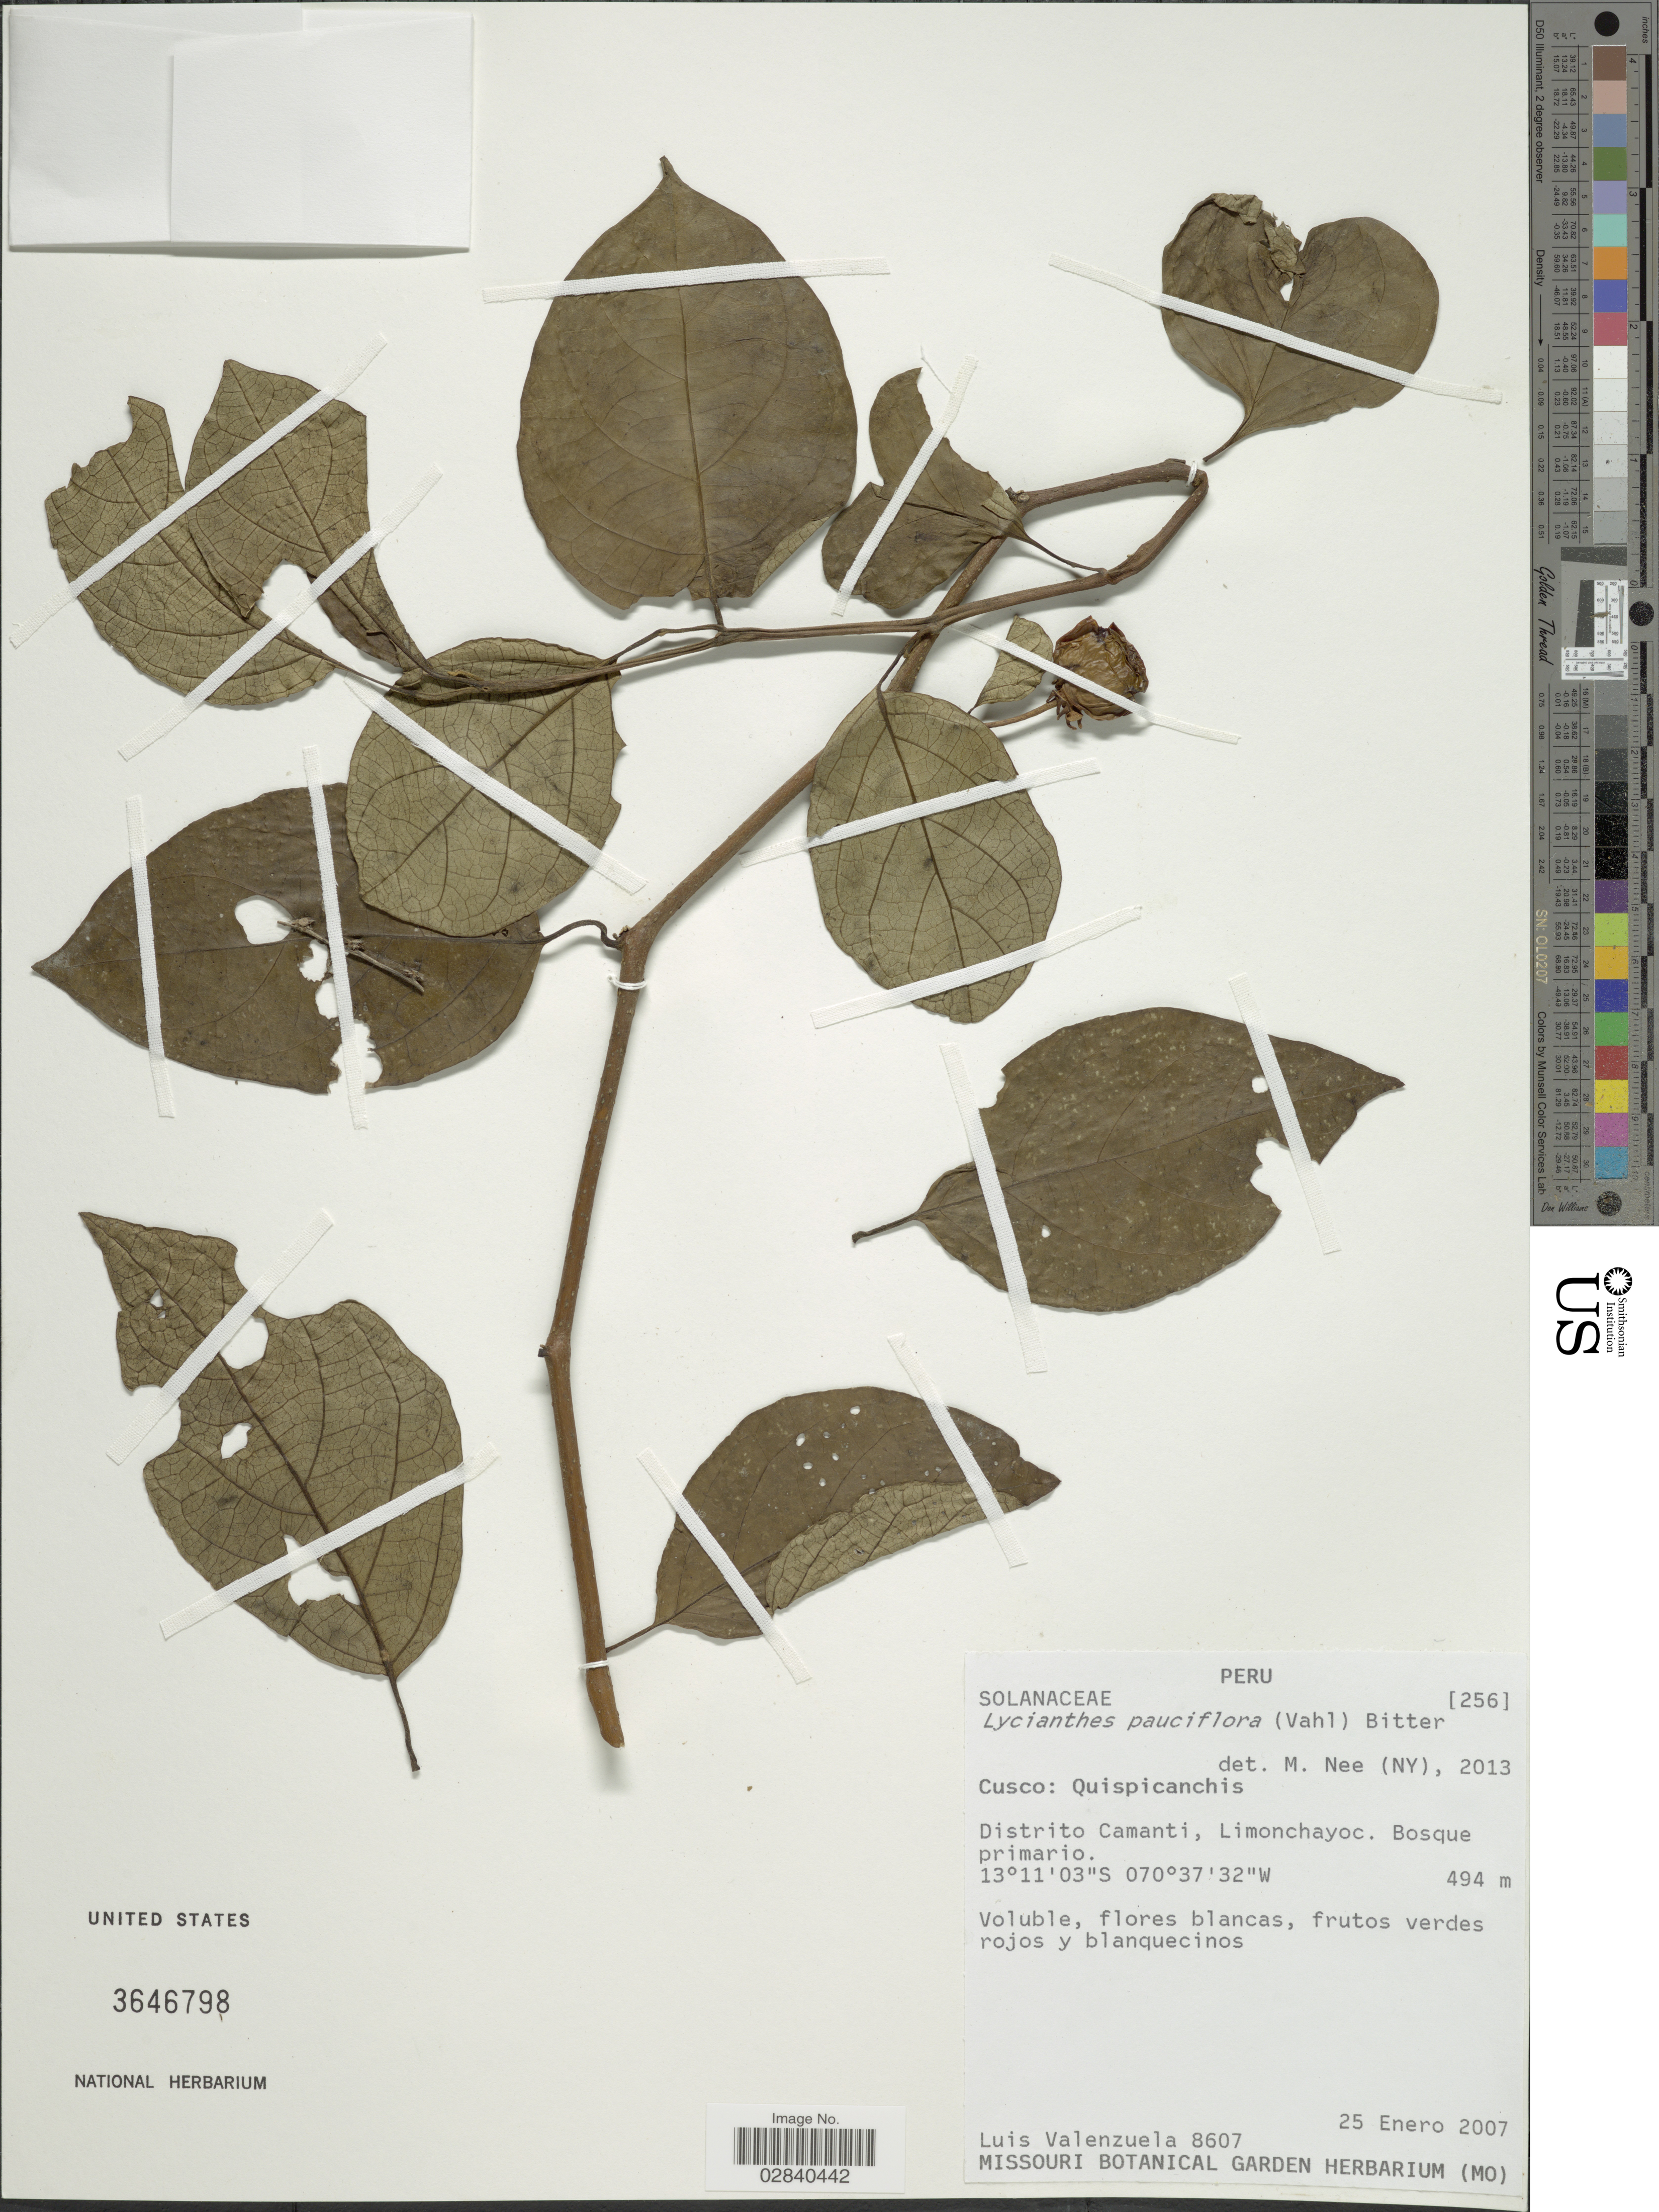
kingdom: Plantae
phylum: Tracheophyta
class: Magnoliopsida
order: Solanales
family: Solanaceae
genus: Lycianthes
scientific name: Lycianthes pauciflora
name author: (Vahl) Bitter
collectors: L. Valenzuela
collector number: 8607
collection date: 2007-01-25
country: Peru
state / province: Cusco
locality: Quispicanchis, Distrito Camanti, Limonchayoc.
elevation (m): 494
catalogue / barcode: US 3646798